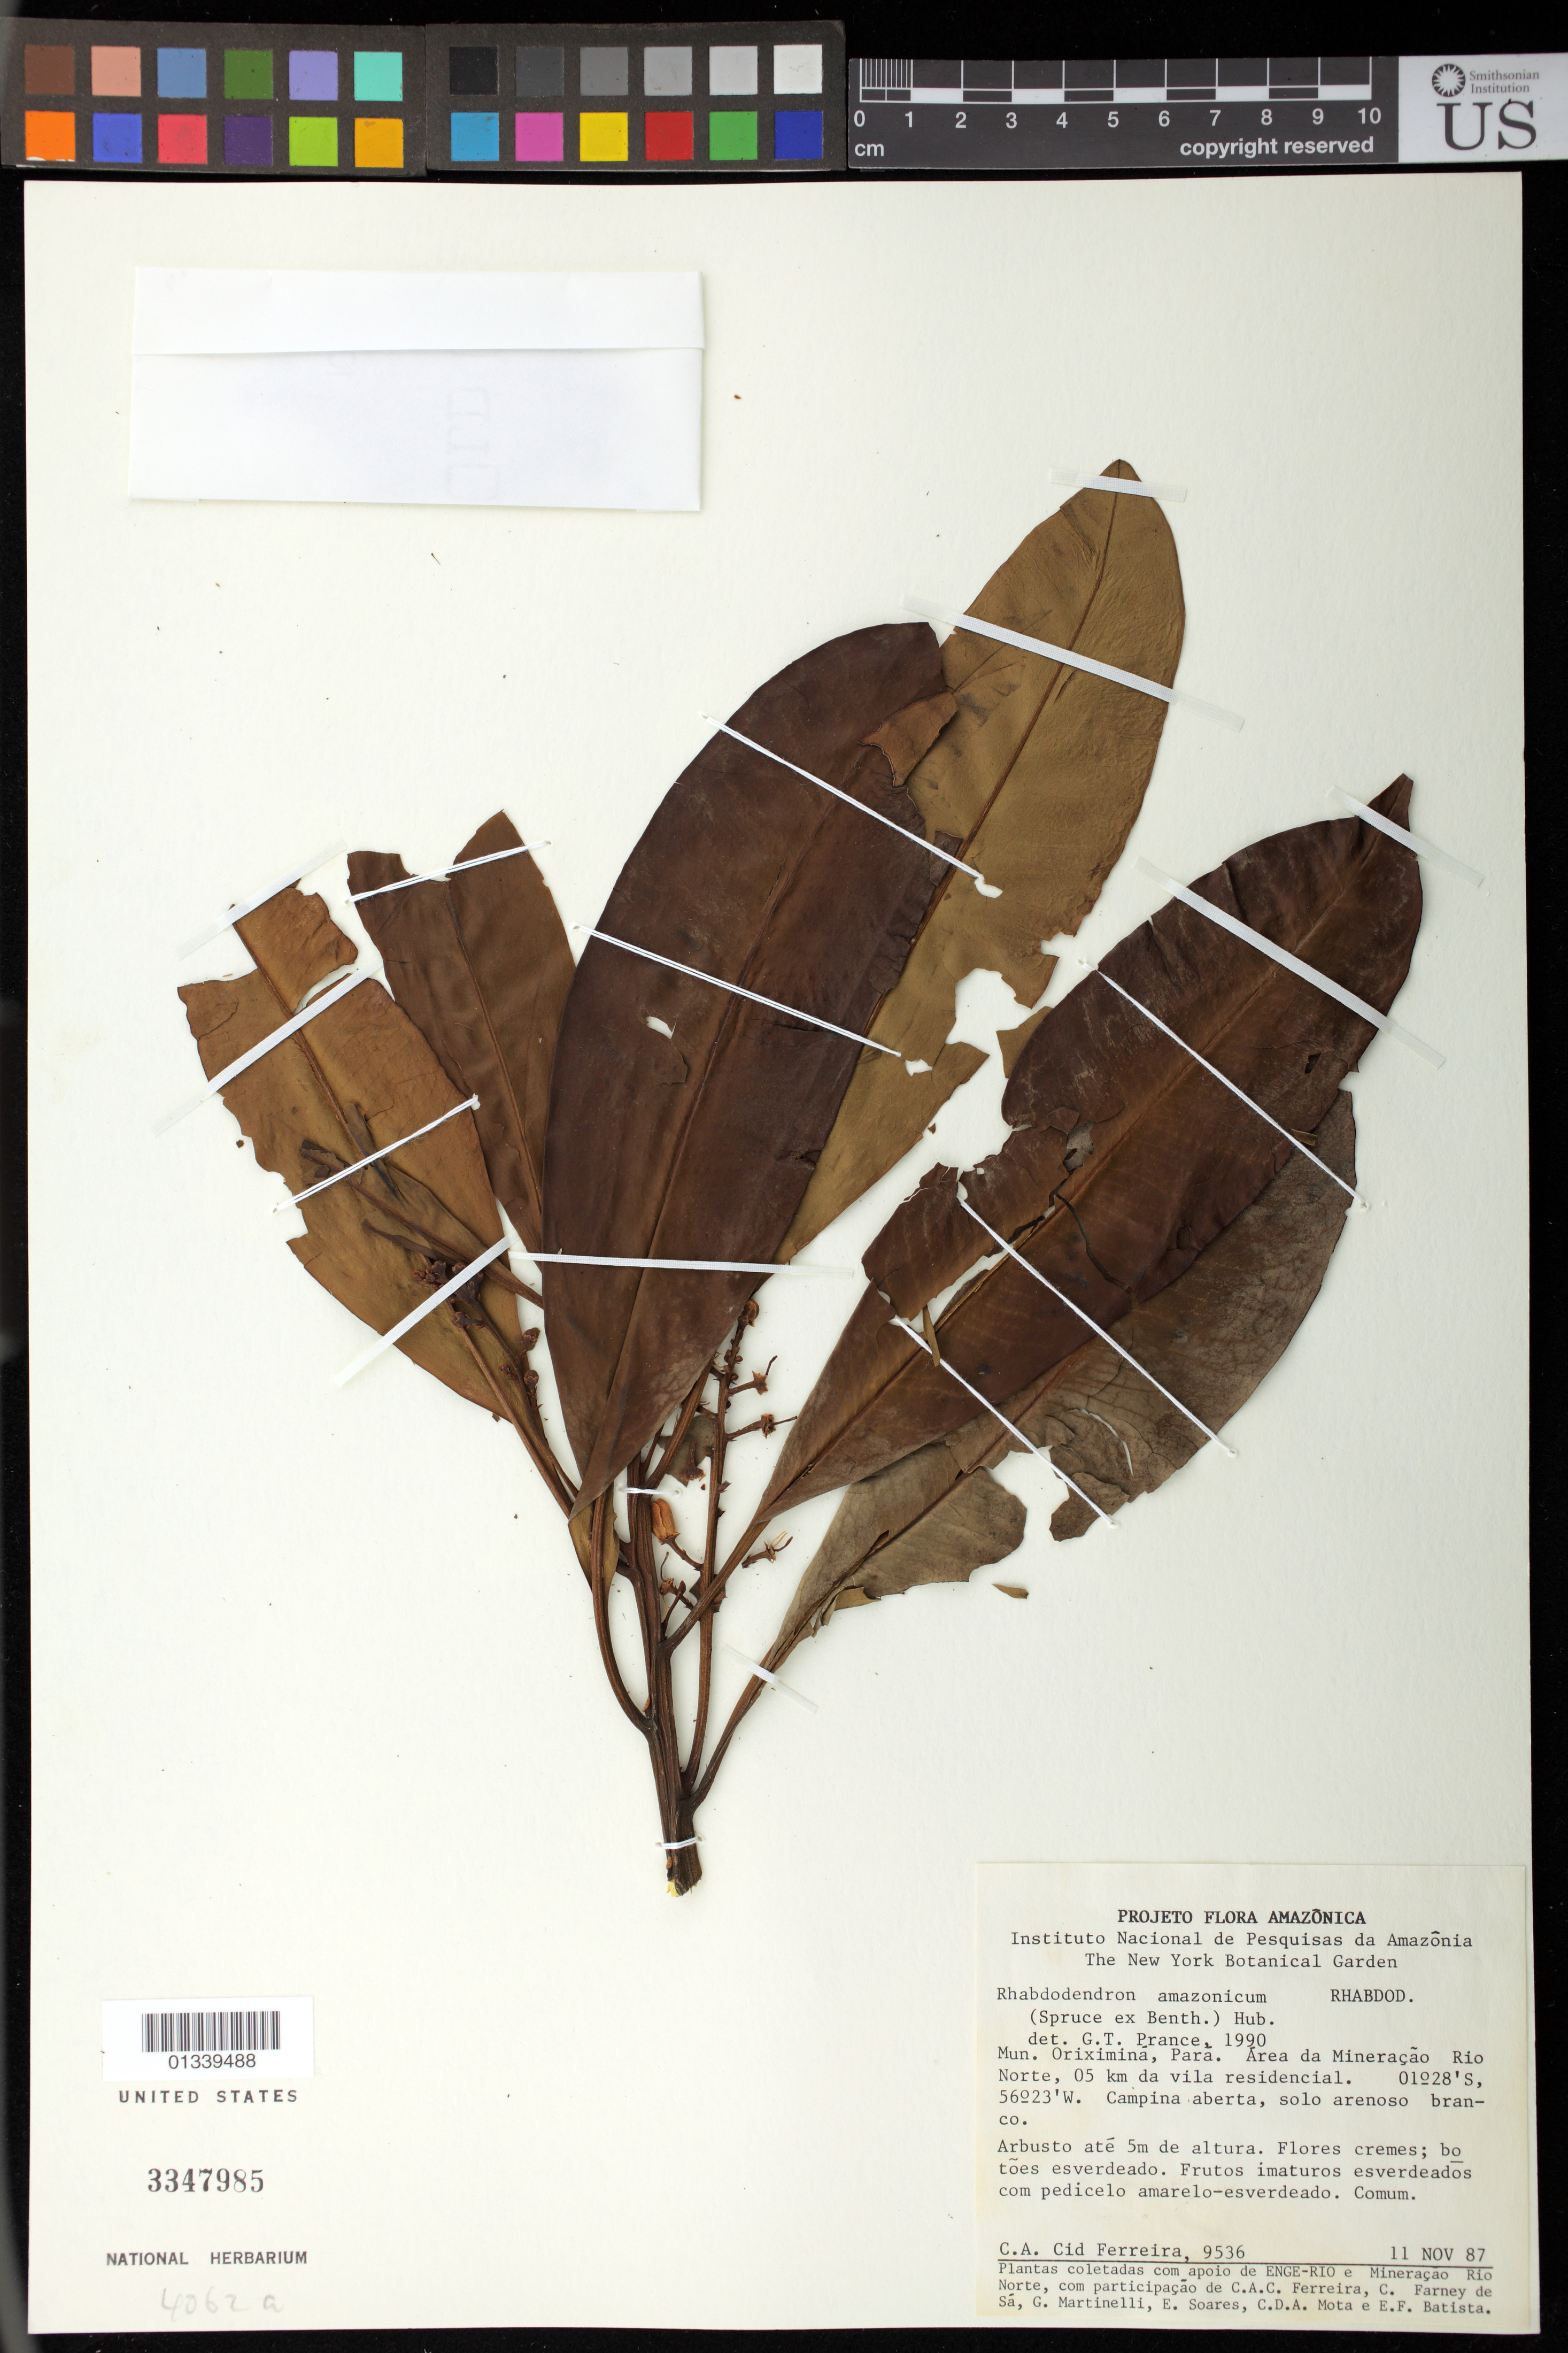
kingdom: Plantae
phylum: Tracheophyta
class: Magnoliopsida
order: Caryophyllales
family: Rhabdodendraceae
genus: Rhabdodendron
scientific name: Rhabdodendron amazonicum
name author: (Spruce ex Benth.) Huber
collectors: C. A. Cid Ferreira, C. Sá, G. Martinelli, E. Soares, C. D. A. Mota & E. F. Batista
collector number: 9536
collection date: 1987-11-11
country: Brazil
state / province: Pará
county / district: Oriximiná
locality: Área da Mineração Rio Norte, 05 Km da vila residencial.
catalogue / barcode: US 3347985